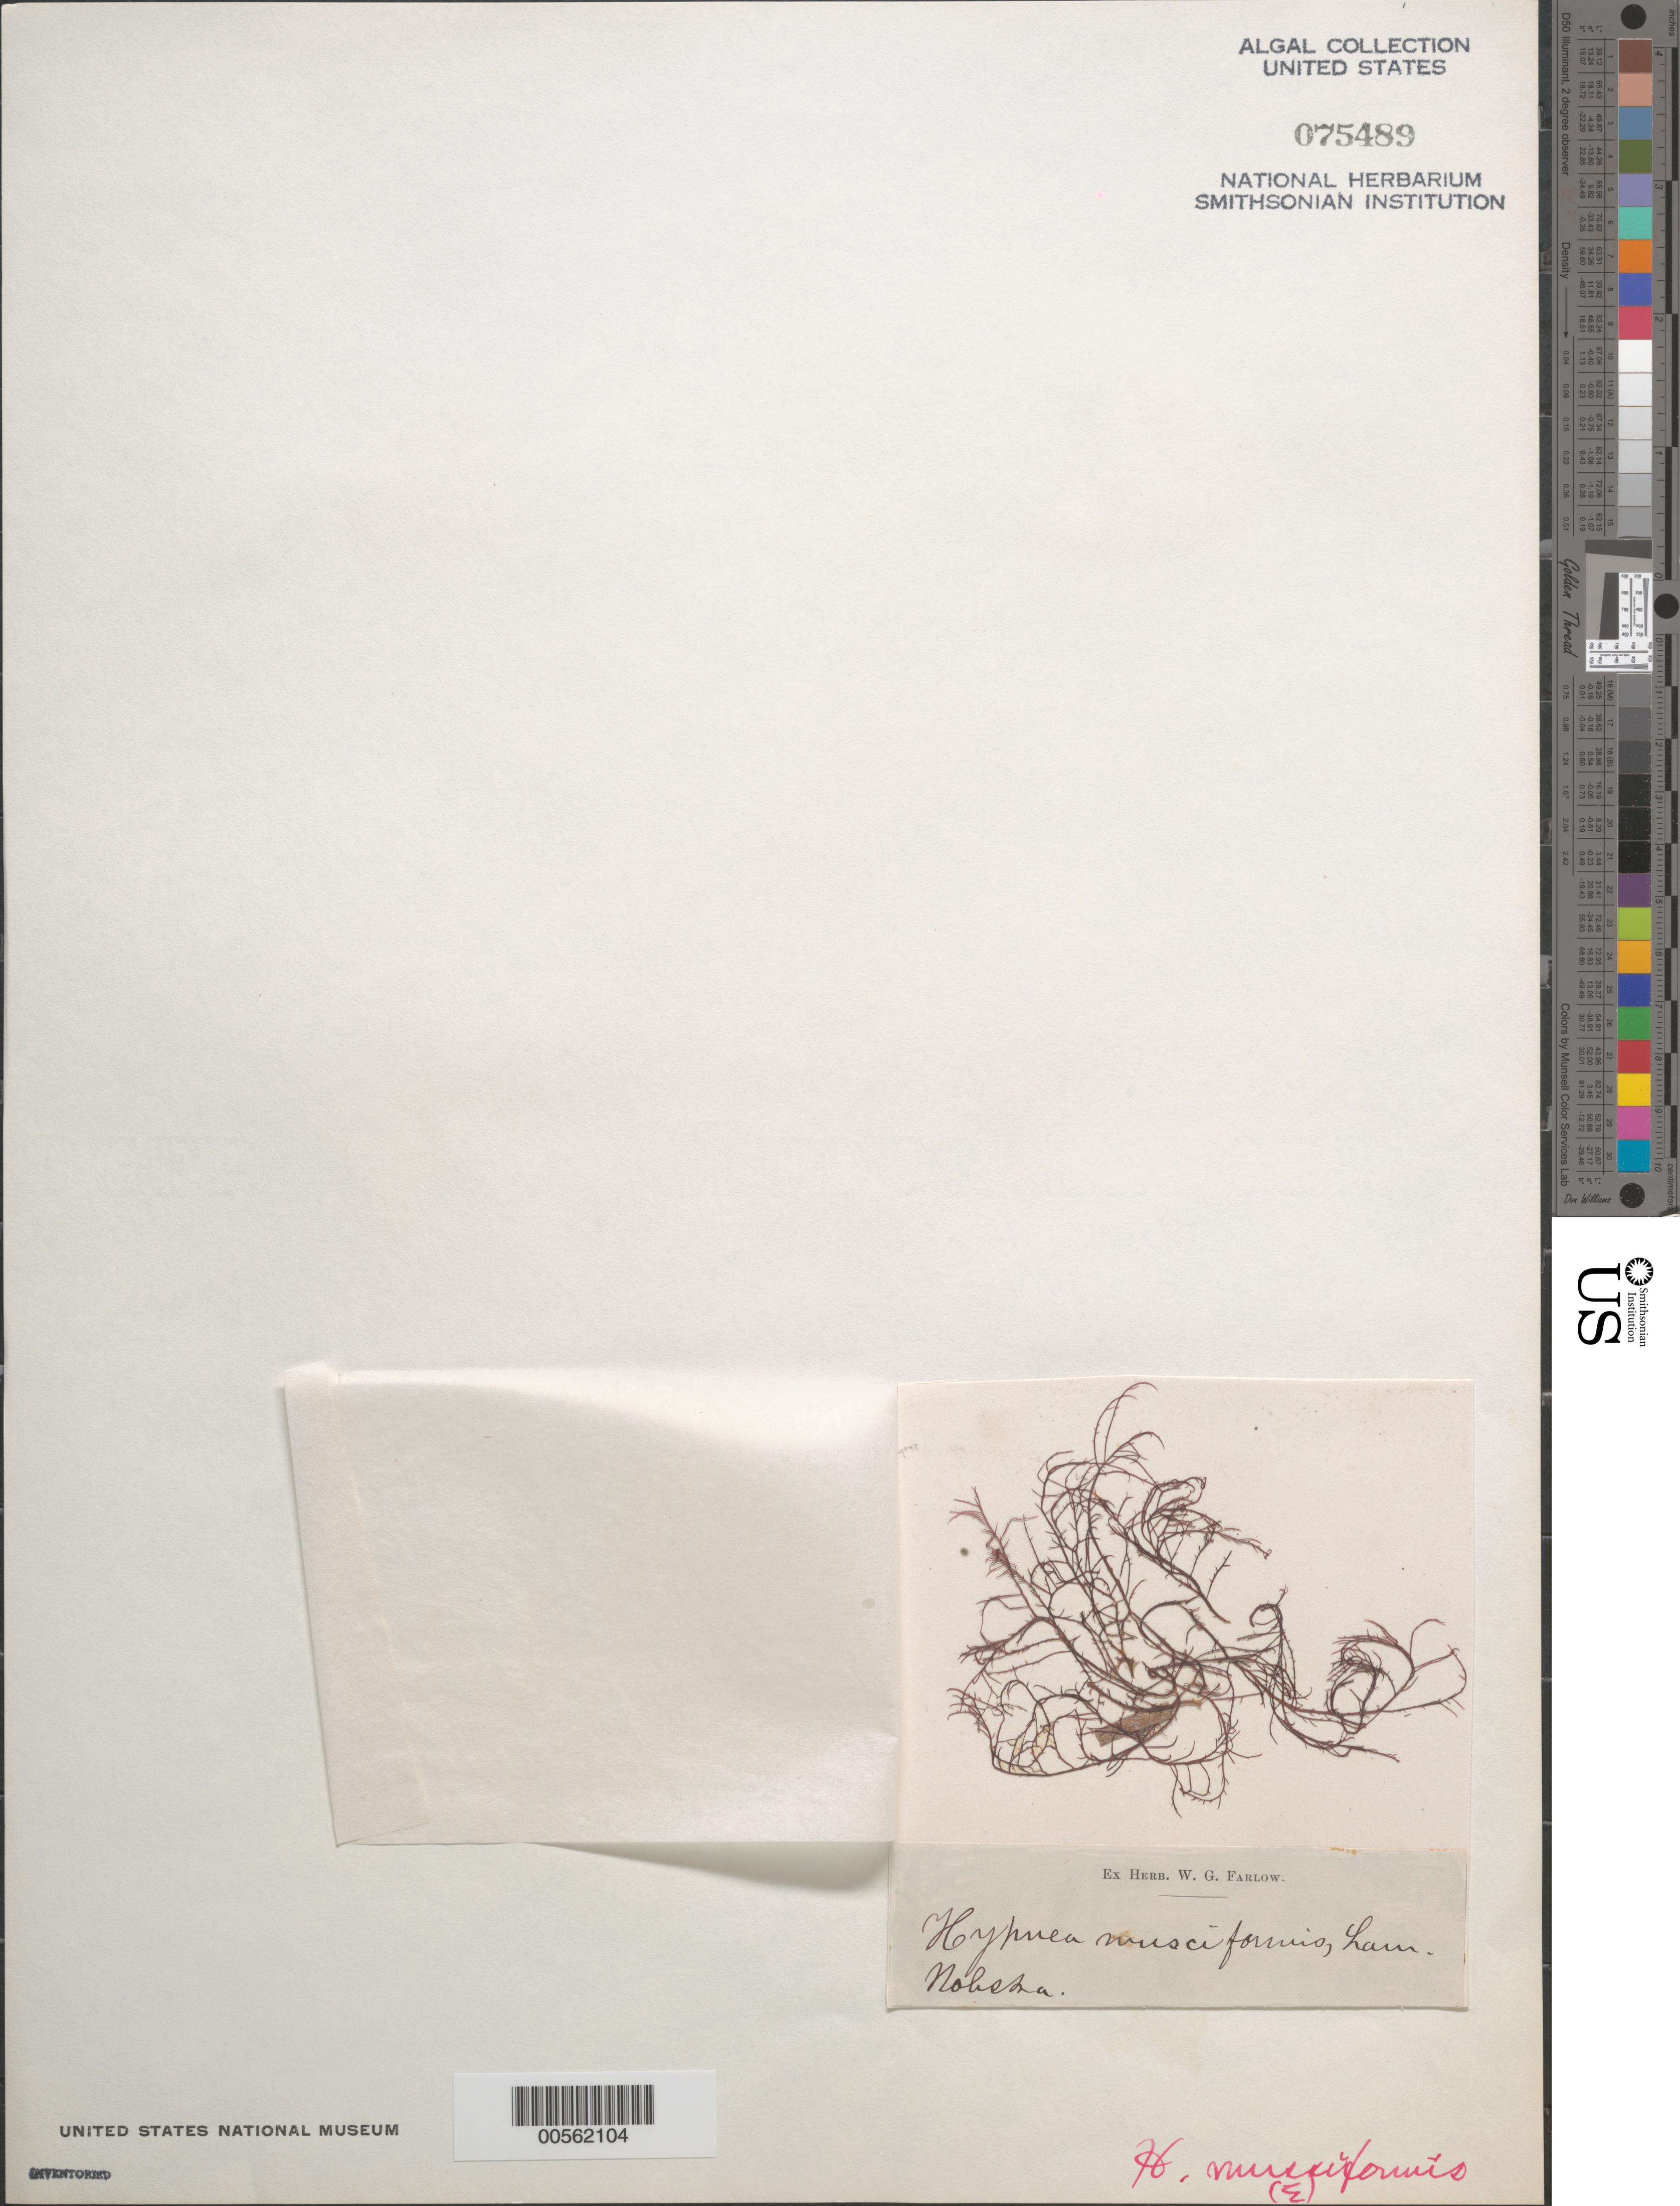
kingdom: Plantae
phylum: Rhodophyta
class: Florideophyceae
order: Gigartinales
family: Cystocloniaceae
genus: Hypnea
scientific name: Hypnea musciformis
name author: (Wulfen) J.V.Lamouroux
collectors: W. Farlow (Herbarium)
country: United States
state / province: Massachusetts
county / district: Barnstable County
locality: Woods Hole, Nobska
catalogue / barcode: US 75489